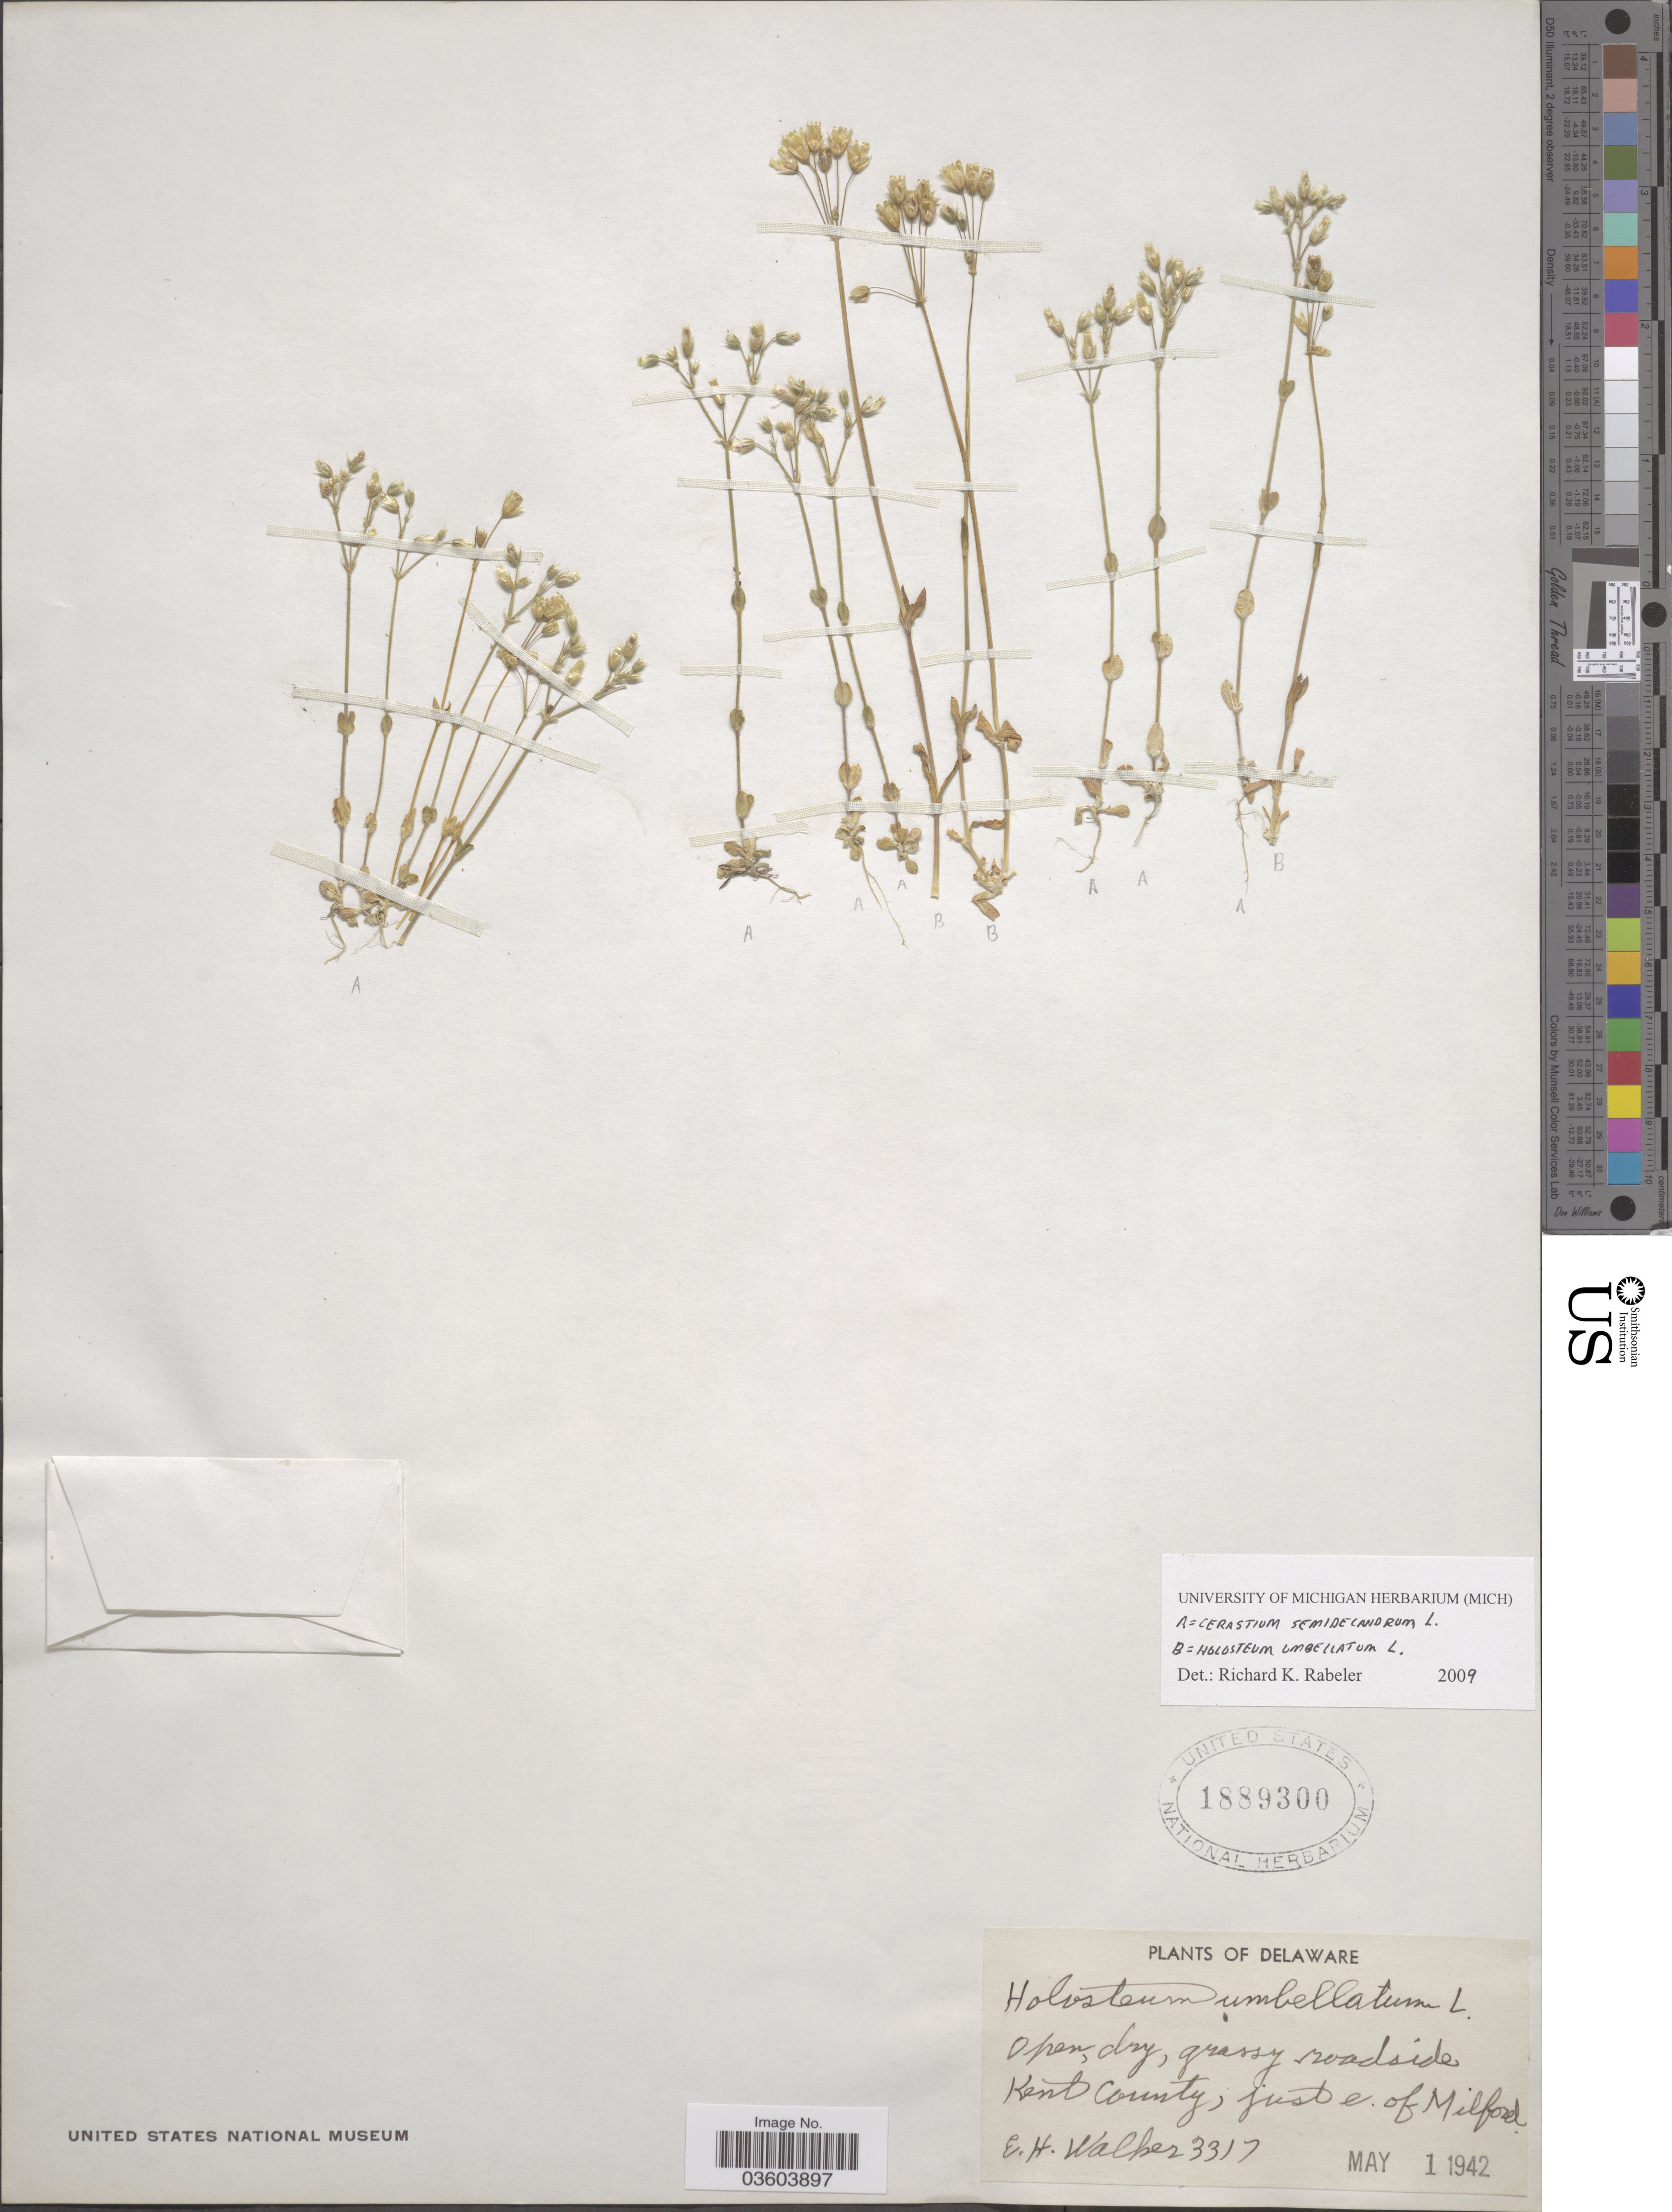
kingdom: Plantae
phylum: Tracheophyta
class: Magnoliopsida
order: Caryophyllales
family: Caryophyllaceae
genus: Holosteum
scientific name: Holosteum umbellatum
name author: L.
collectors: E. H. Walker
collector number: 3317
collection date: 1942-05-01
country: United States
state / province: Delaware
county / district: Kent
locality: Just e. of Milford.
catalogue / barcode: US 1889300